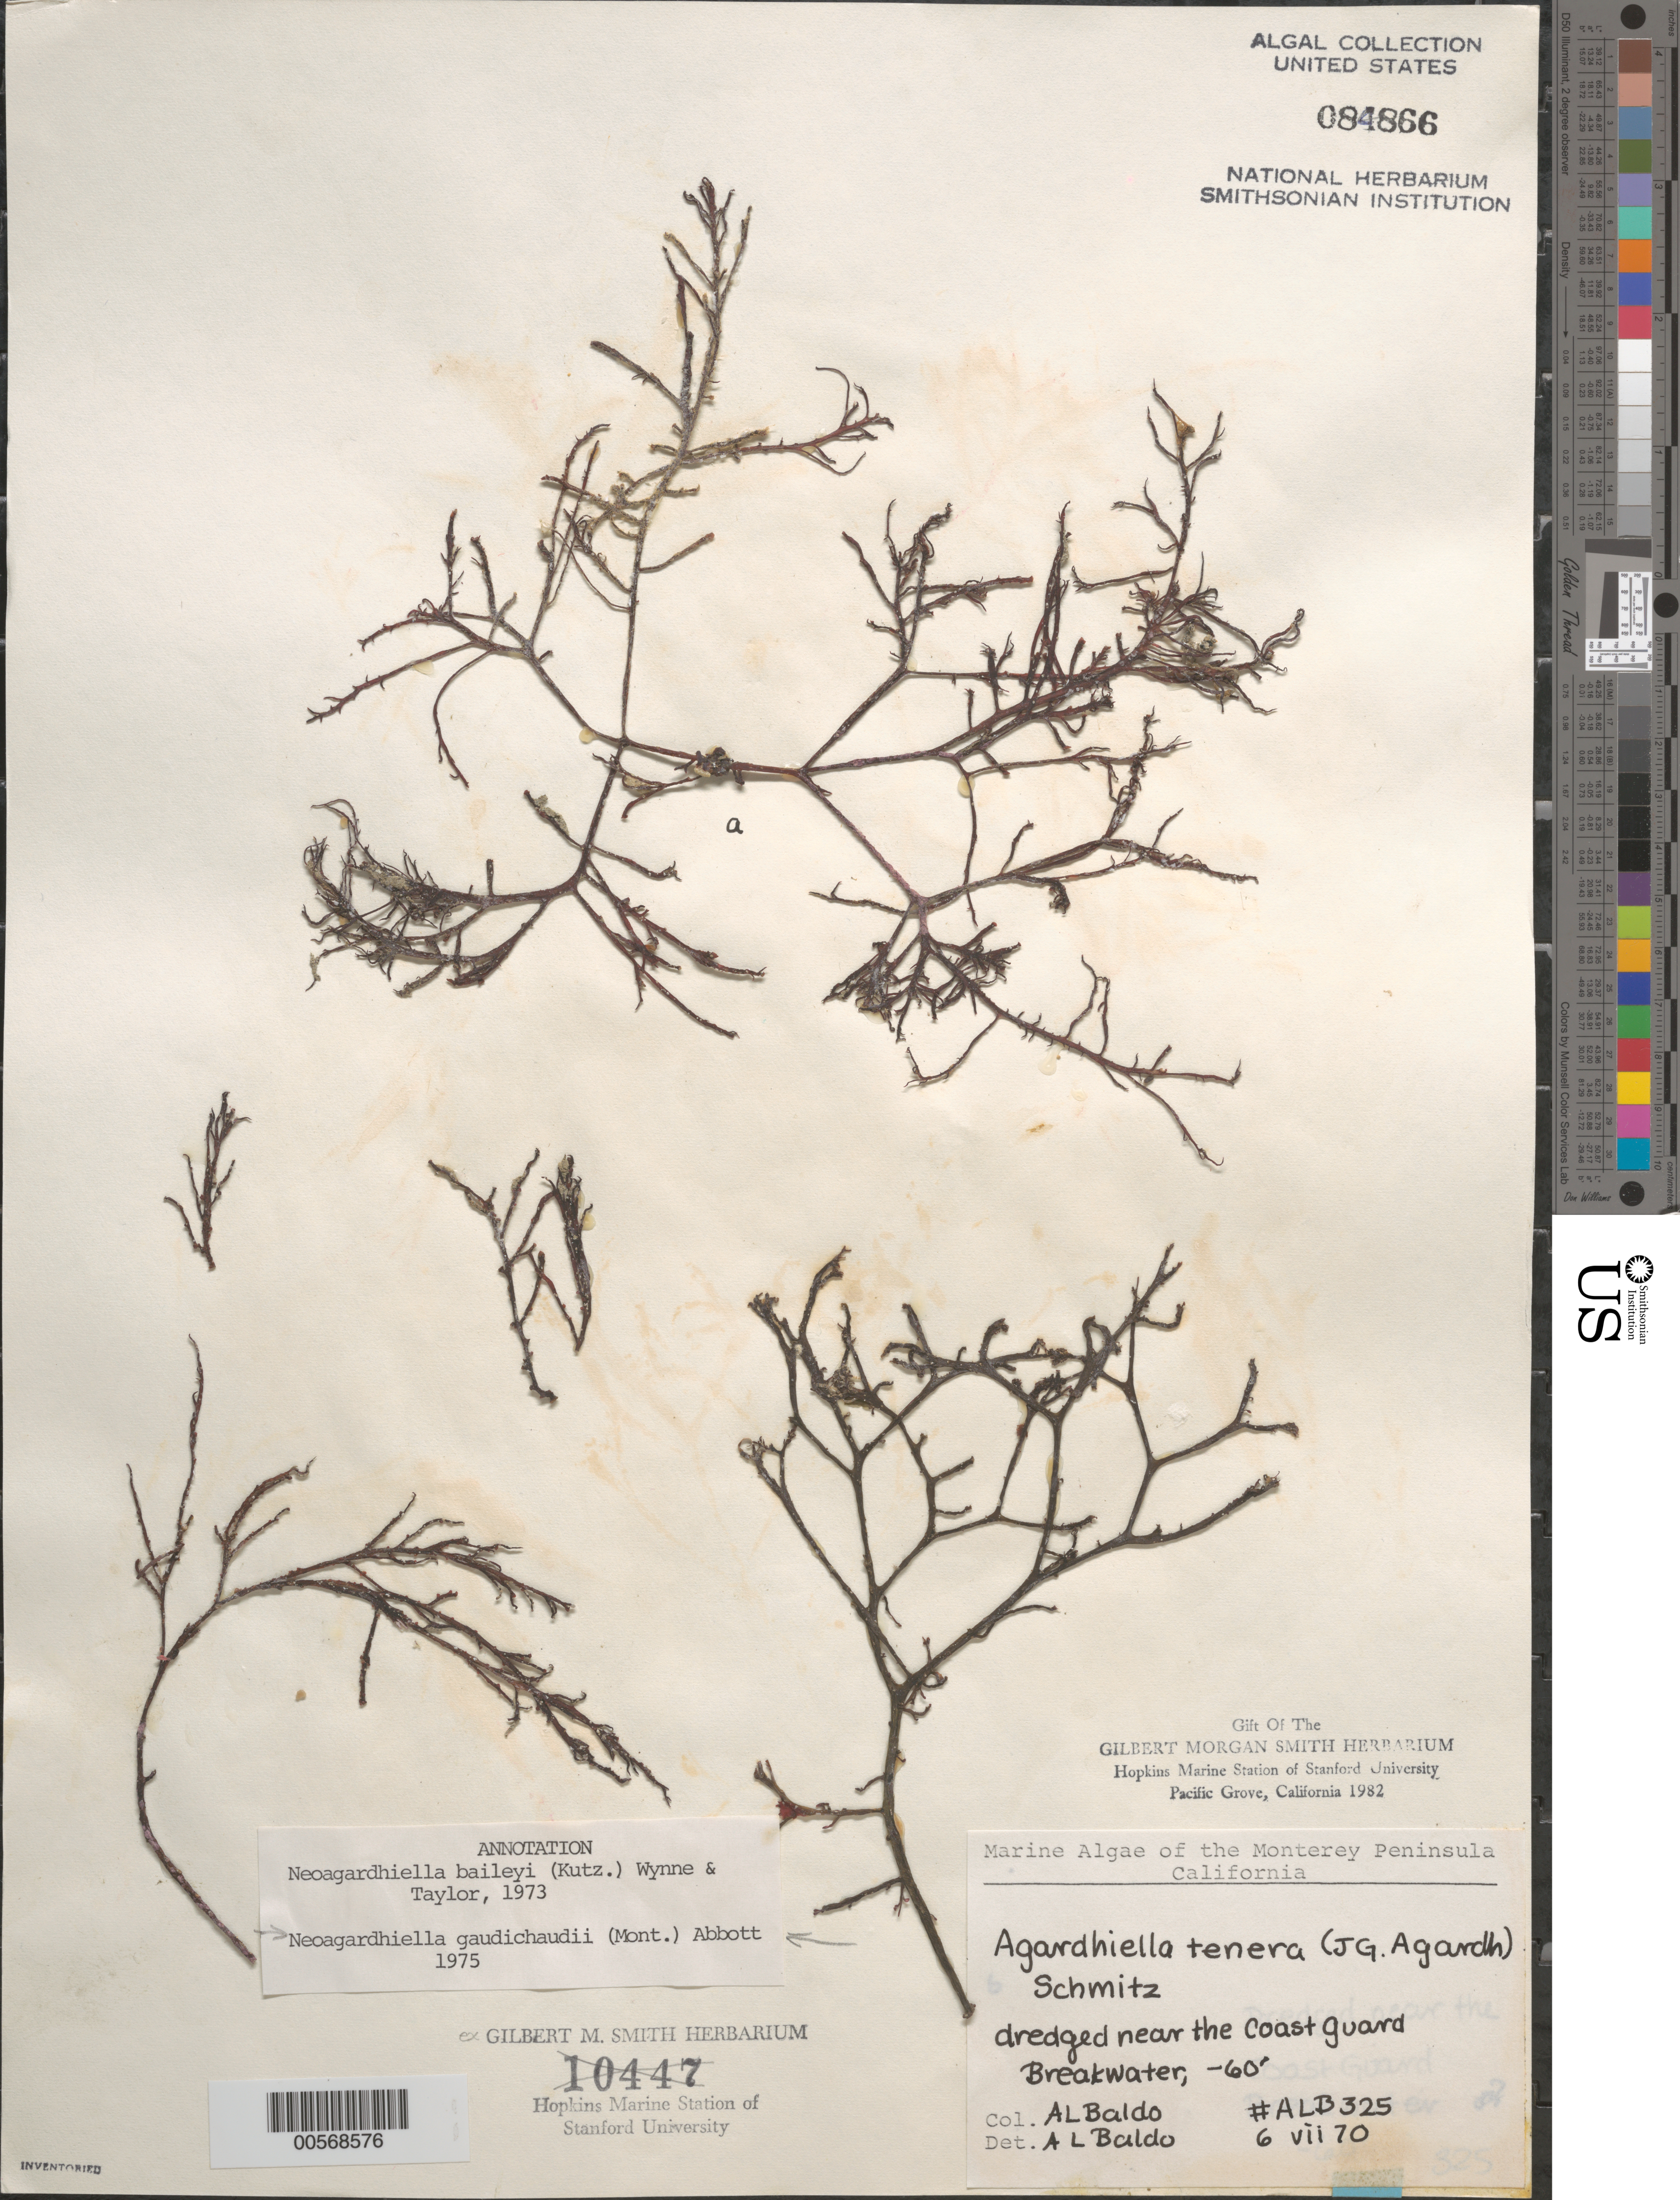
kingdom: Plantae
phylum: Rhodophyta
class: Florideophyceae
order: Gigartinales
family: Solieriaceae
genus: Sarcodiotheca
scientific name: Sarcodiotheca gaudichaudii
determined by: Algae name updating Project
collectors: A. Baldo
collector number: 325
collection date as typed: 06 Jul 1970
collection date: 1970-07-06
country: United States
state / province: California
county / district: Monterey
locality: Monterey, near Coast Guard breakwater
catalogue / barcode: US 84866